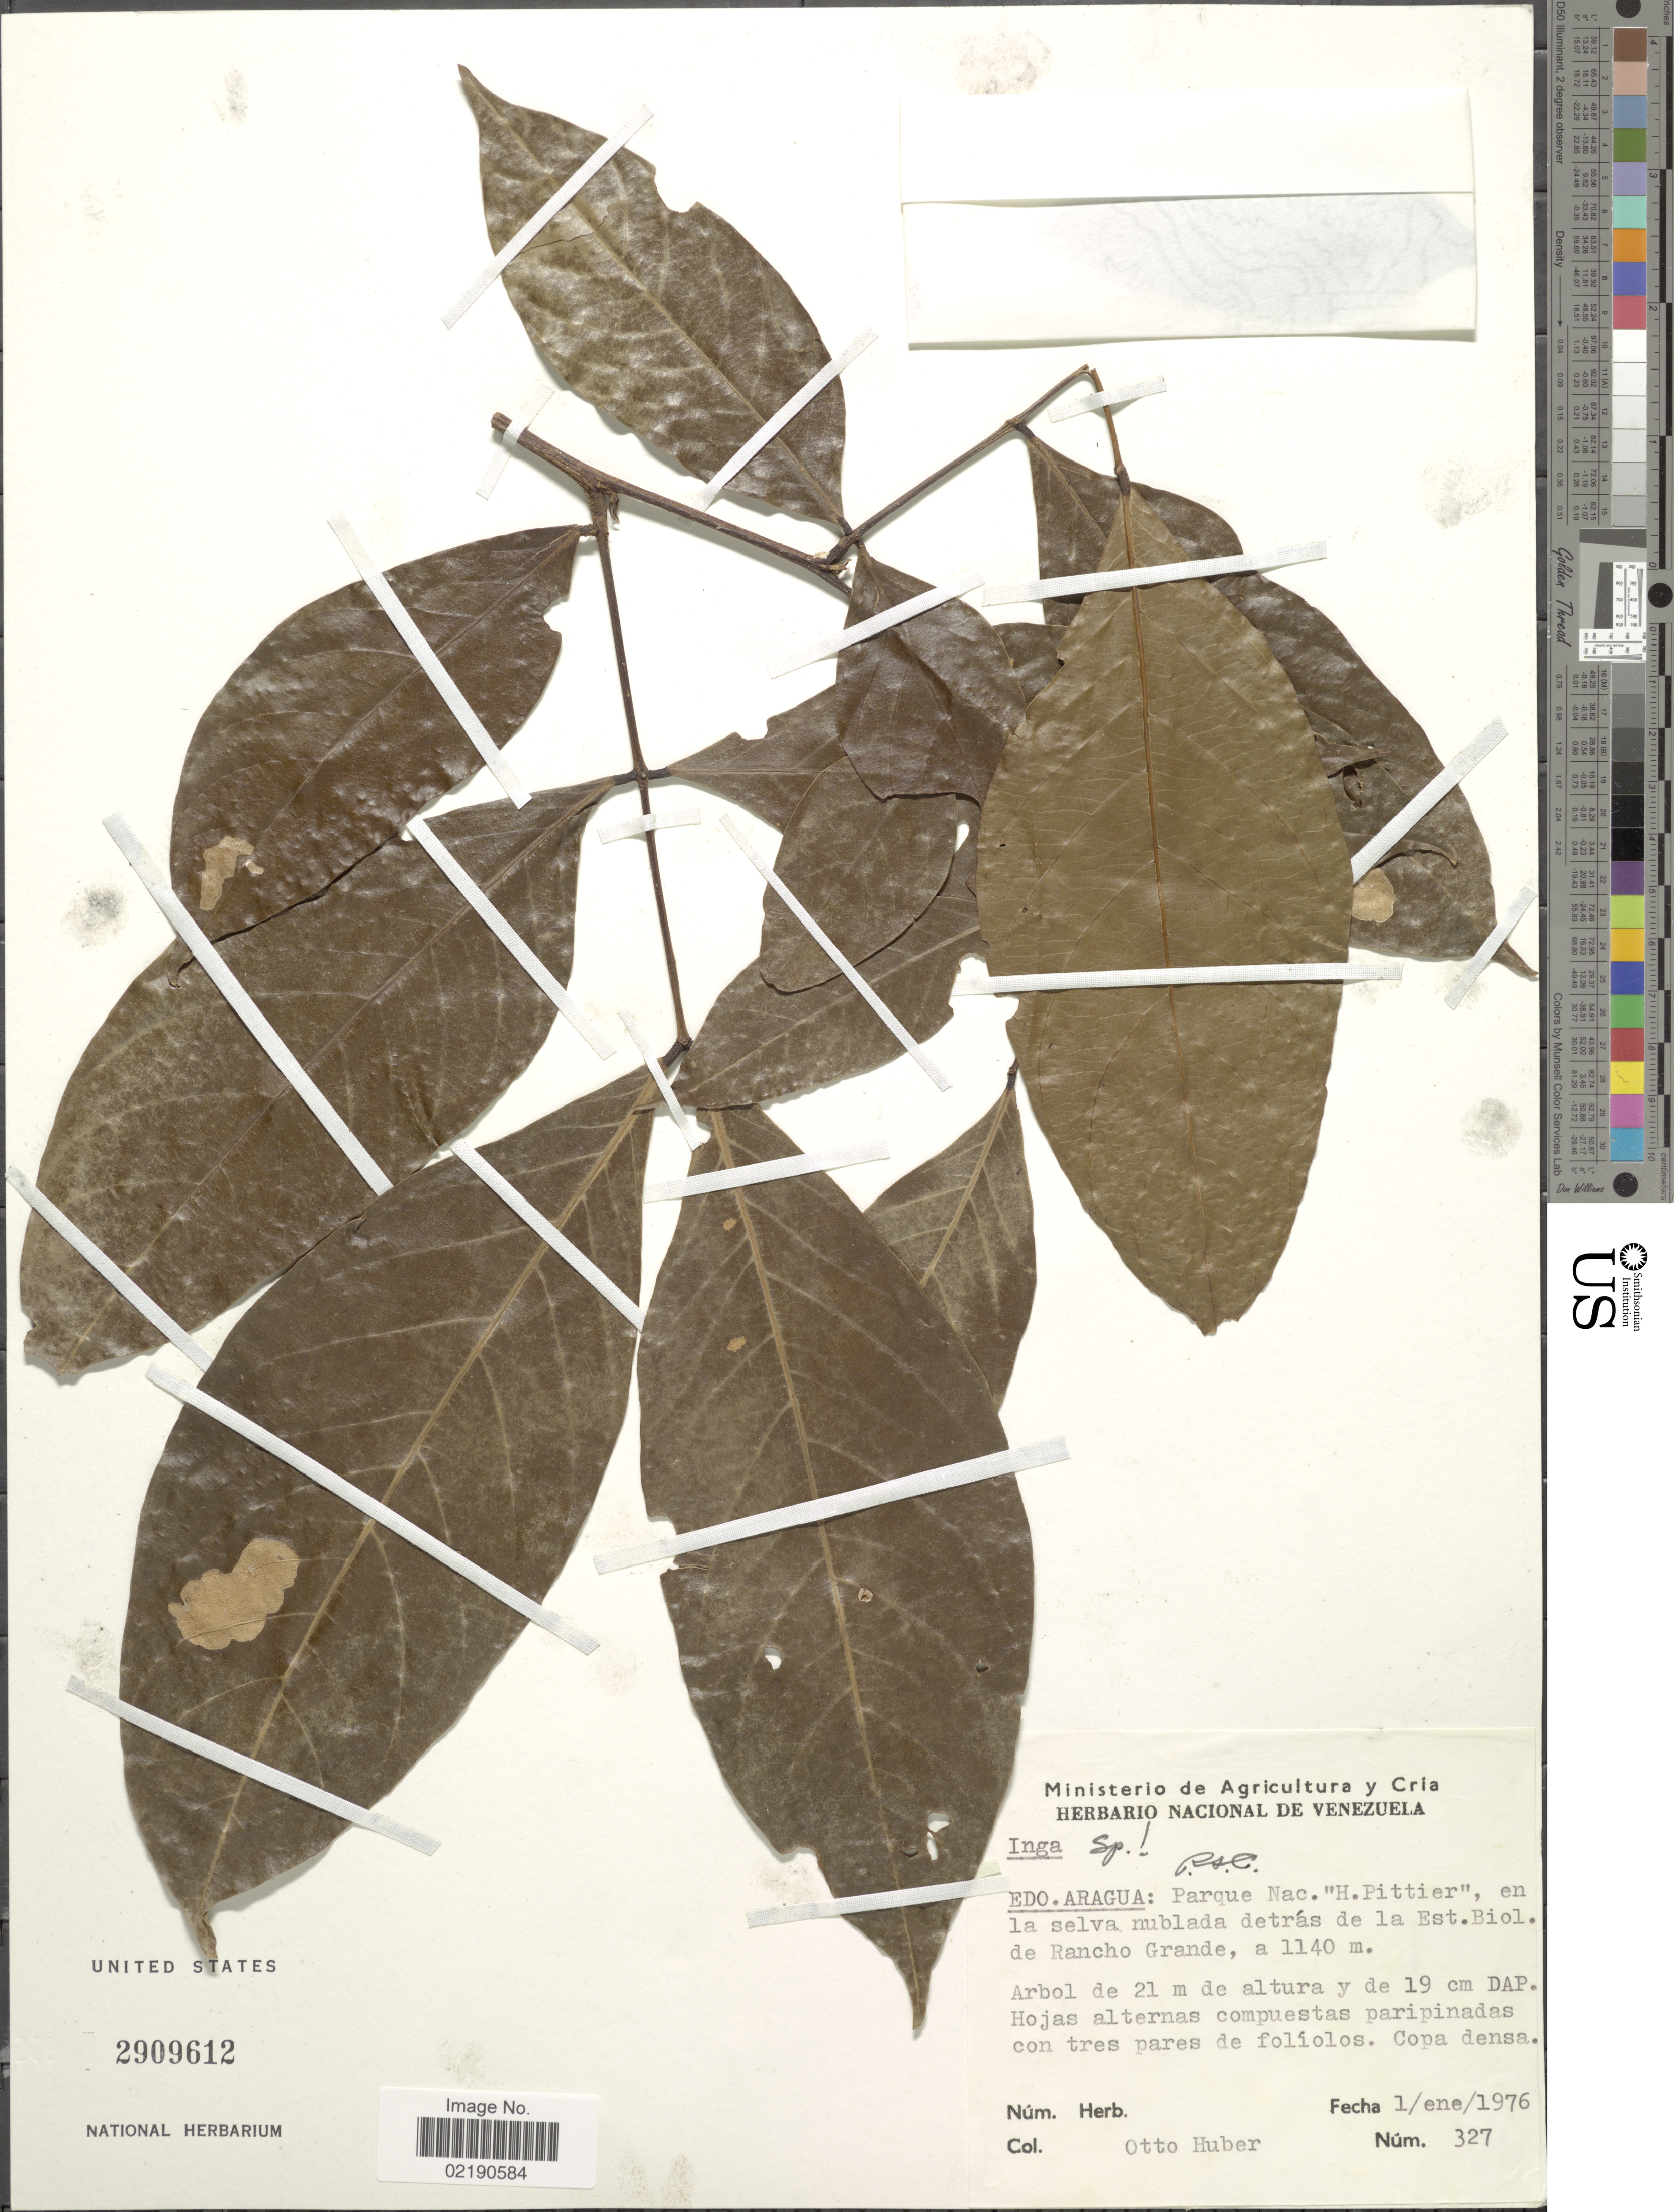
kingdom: Plantae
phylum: Tracheophyta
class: Magnoliopsida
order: Fabales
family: Fabaceae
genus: Inga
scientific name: Inga sp.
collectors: O. Huber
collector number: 327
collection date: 1976-01-01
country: Venezuela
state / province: Aragua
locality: Edo. Aragua: Parque Nac. "H. Pittier", en la selva nublada detras de la Est. Biol. de Rancho Grande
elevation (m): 1140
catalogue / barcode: US 2909612